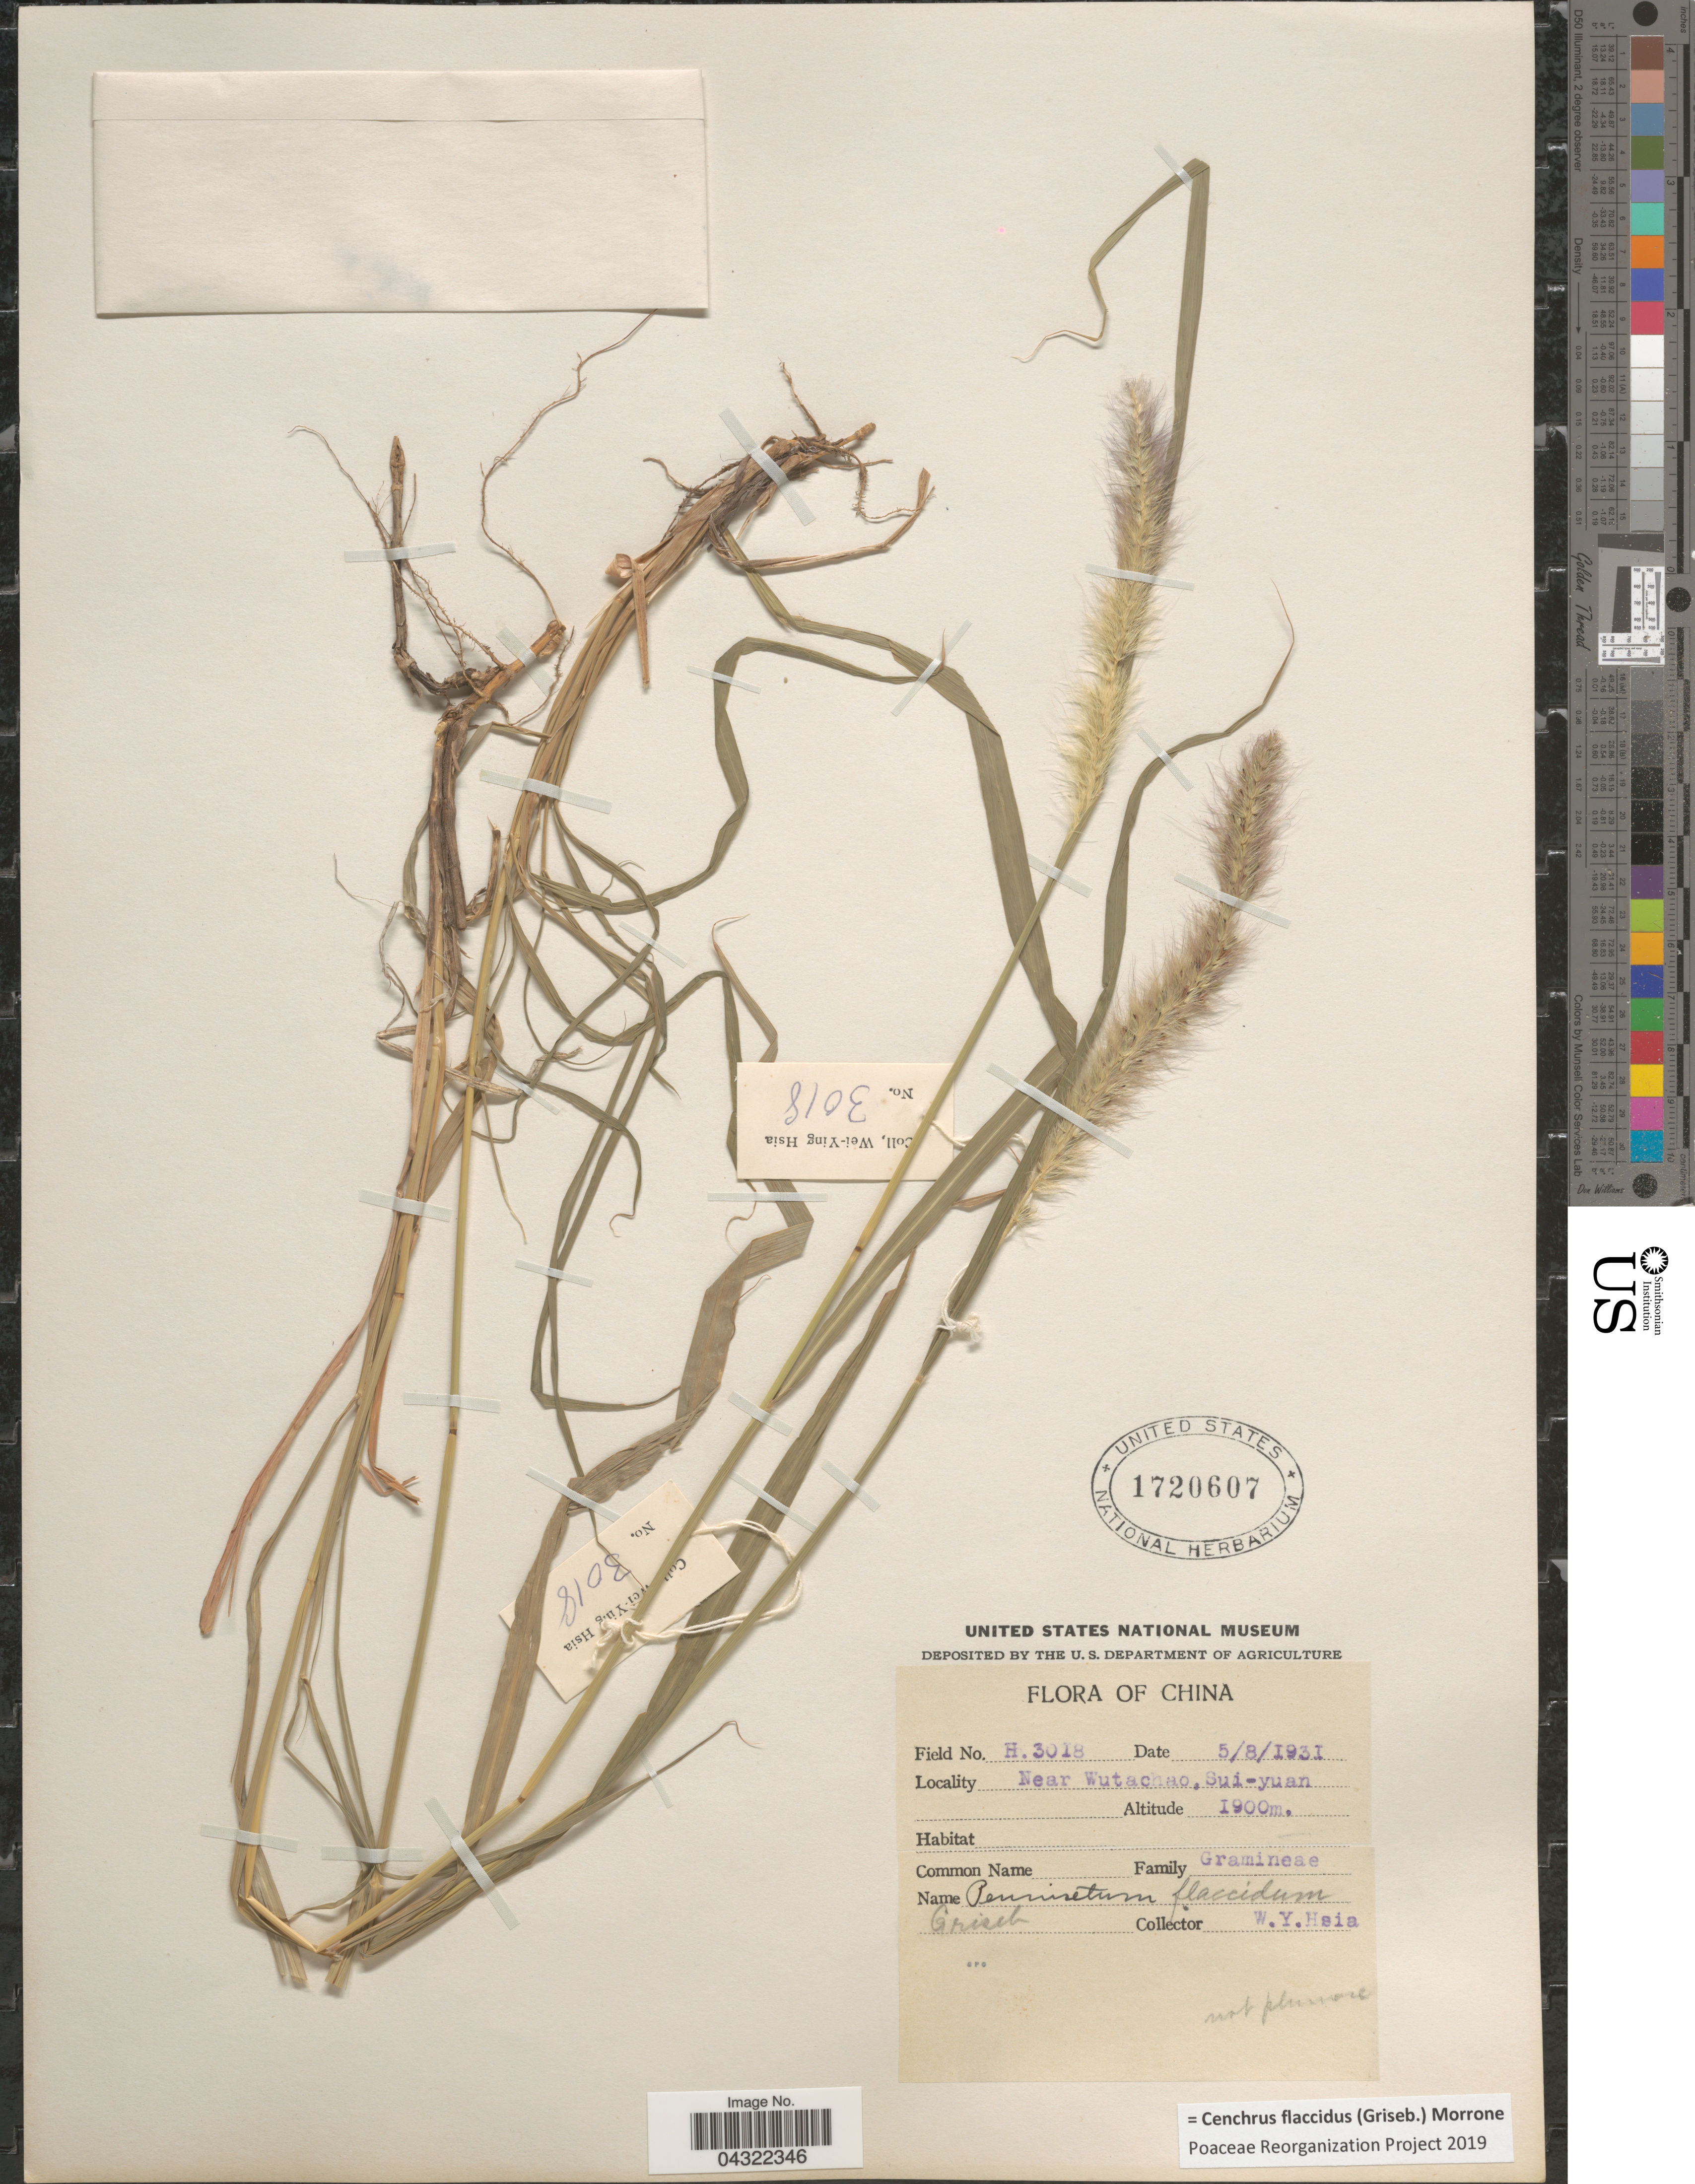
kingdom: Plantae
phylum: Tracheophyta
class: Liliopsida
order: Poales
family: Poaceae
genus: Cenchrus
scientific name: Cenchrus flaccidus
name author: (Griseb.) Morrone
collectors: W. Hsia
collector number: H3018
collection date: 1931-08-05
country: China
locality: Near Wutachao, Sui-yuan.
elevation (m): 1900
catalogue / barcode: US 1720607